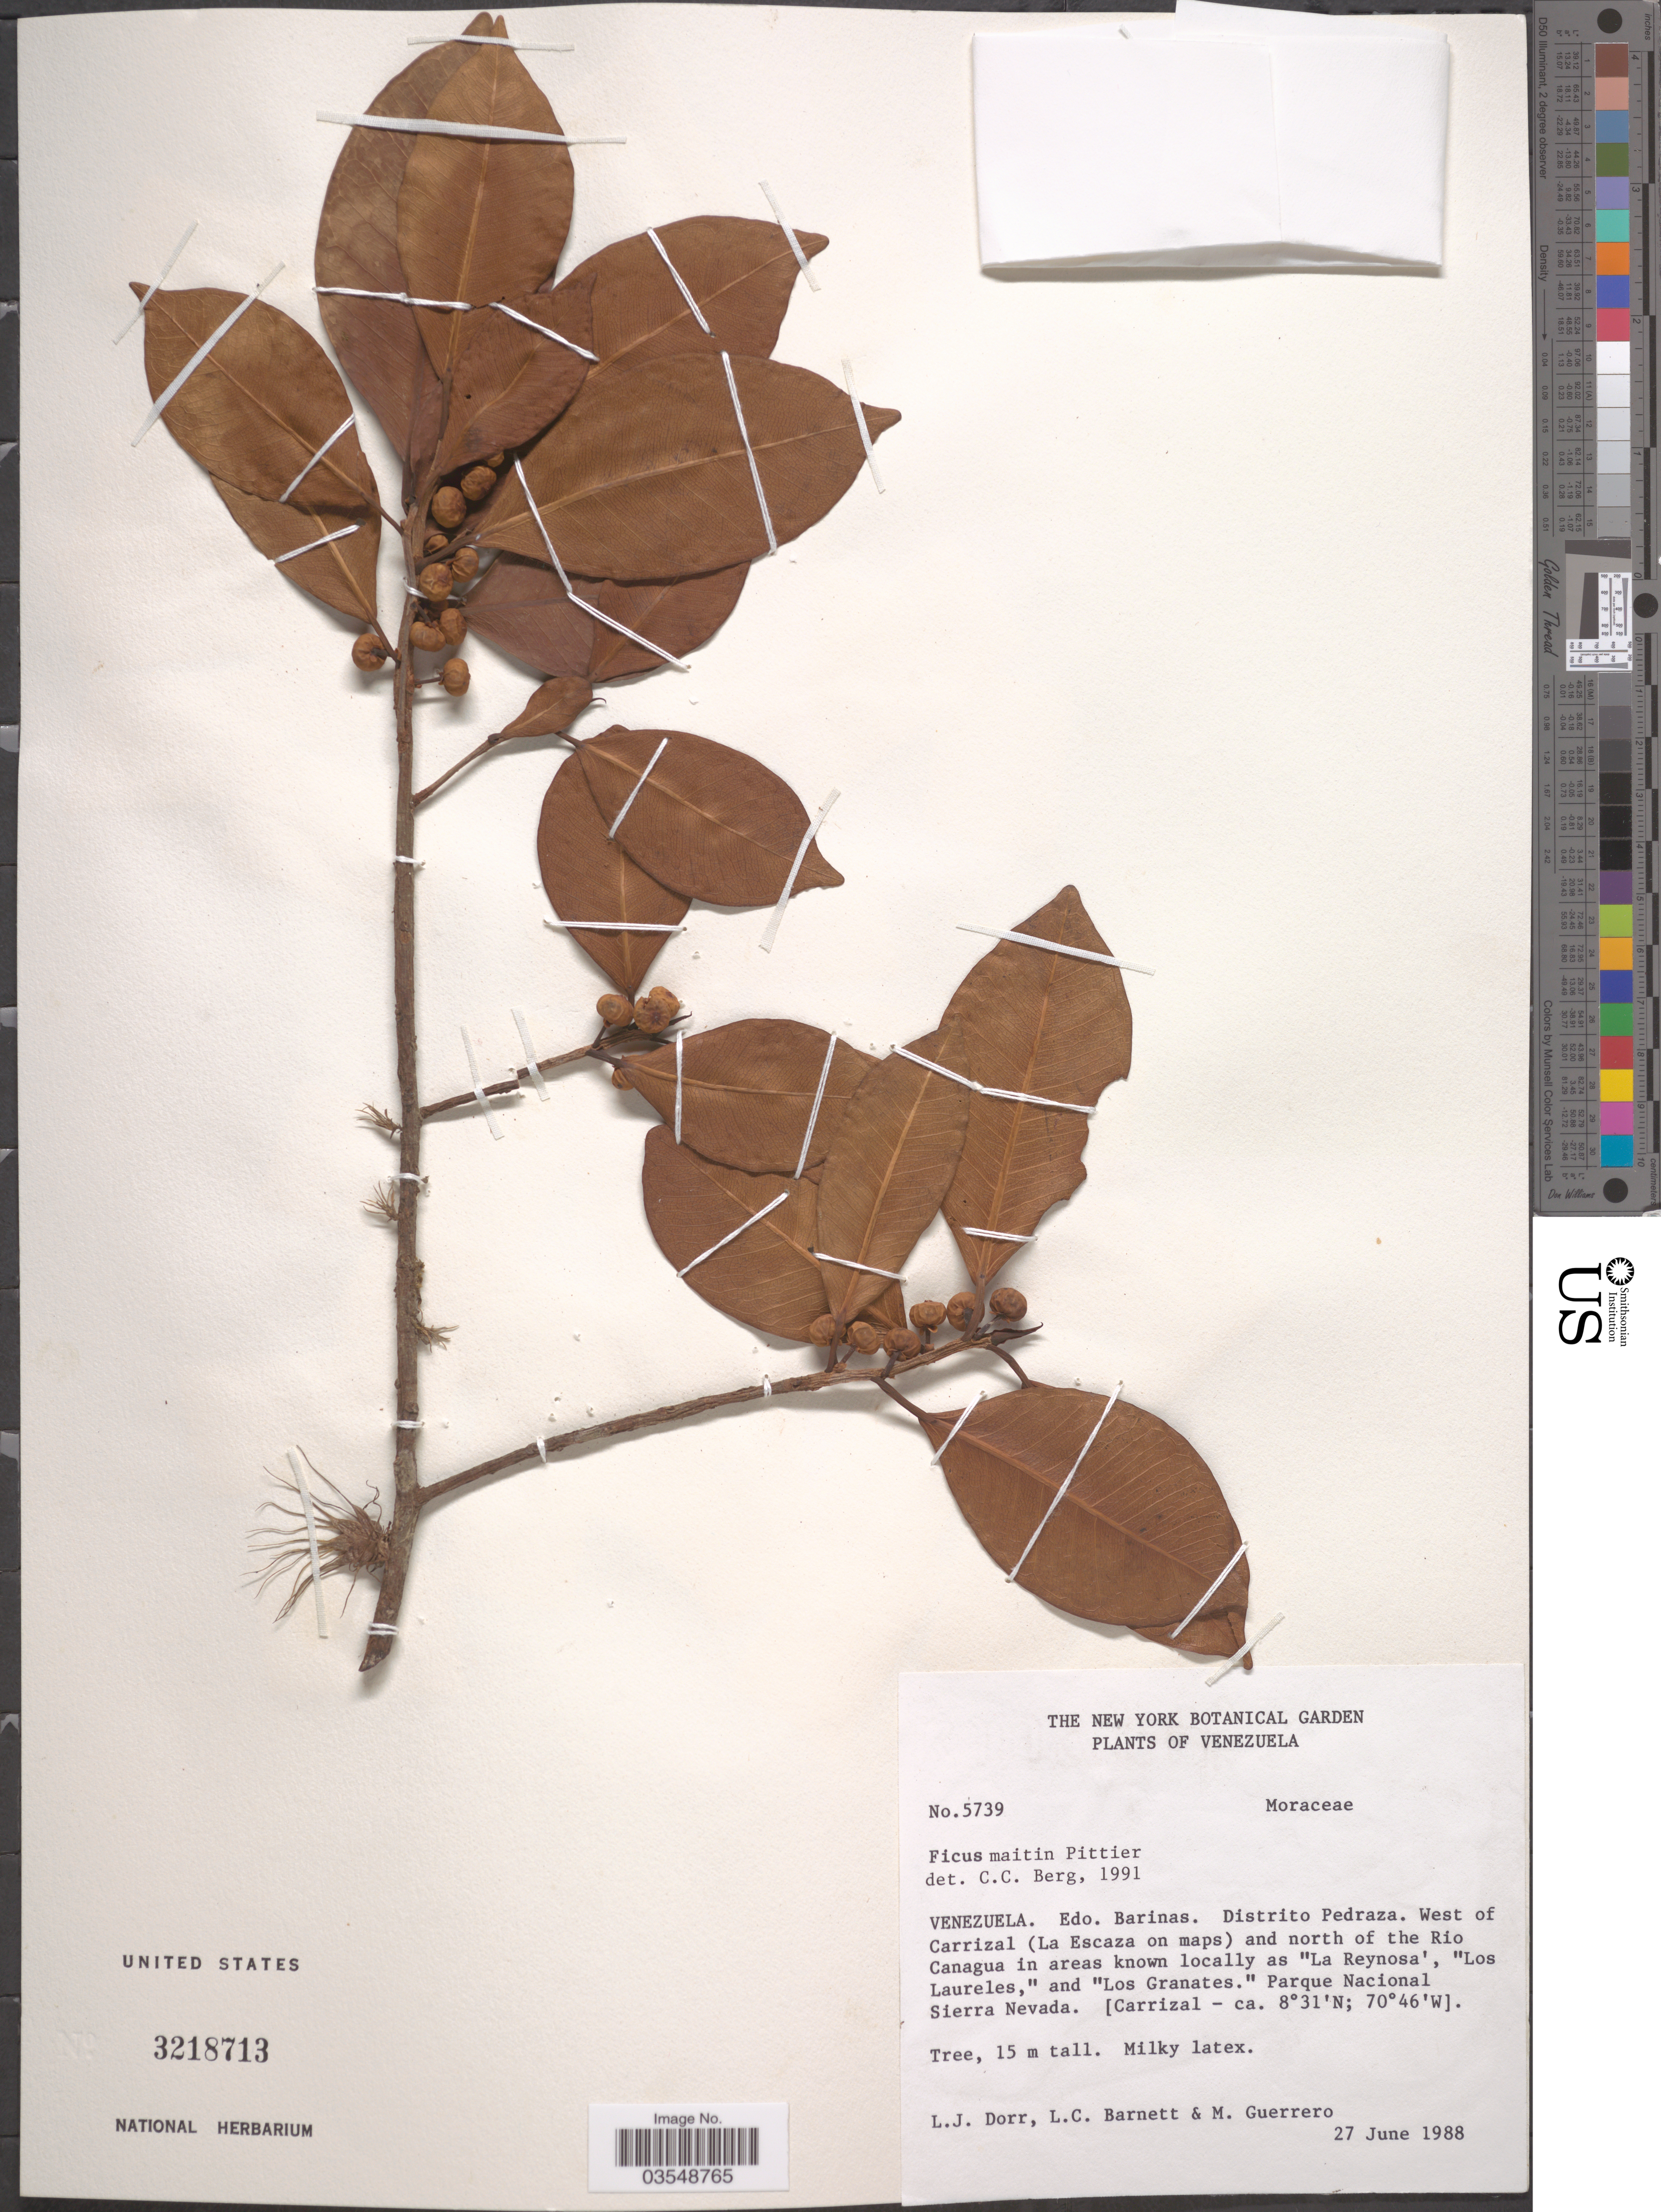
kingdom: Plantae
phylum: Tracheophyta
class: Magnoliopsida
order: Rosales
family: Moraceae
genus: Ficus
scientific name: Ficus maitin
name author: Pittier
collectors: L. J. Dorr, L. C. Barnett & M. Guerrero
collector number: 5739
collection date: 1988-06-27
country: Venezuela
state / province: Barinas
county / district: Pedraza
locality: W of Carrizal (La Escaza on maps) and N of Rio Canagua in areas known locally as "La Reynosa", "Los Laureles" and "Los Granates." Parque Nacional Sierra Nevada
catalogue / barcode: US 3218713